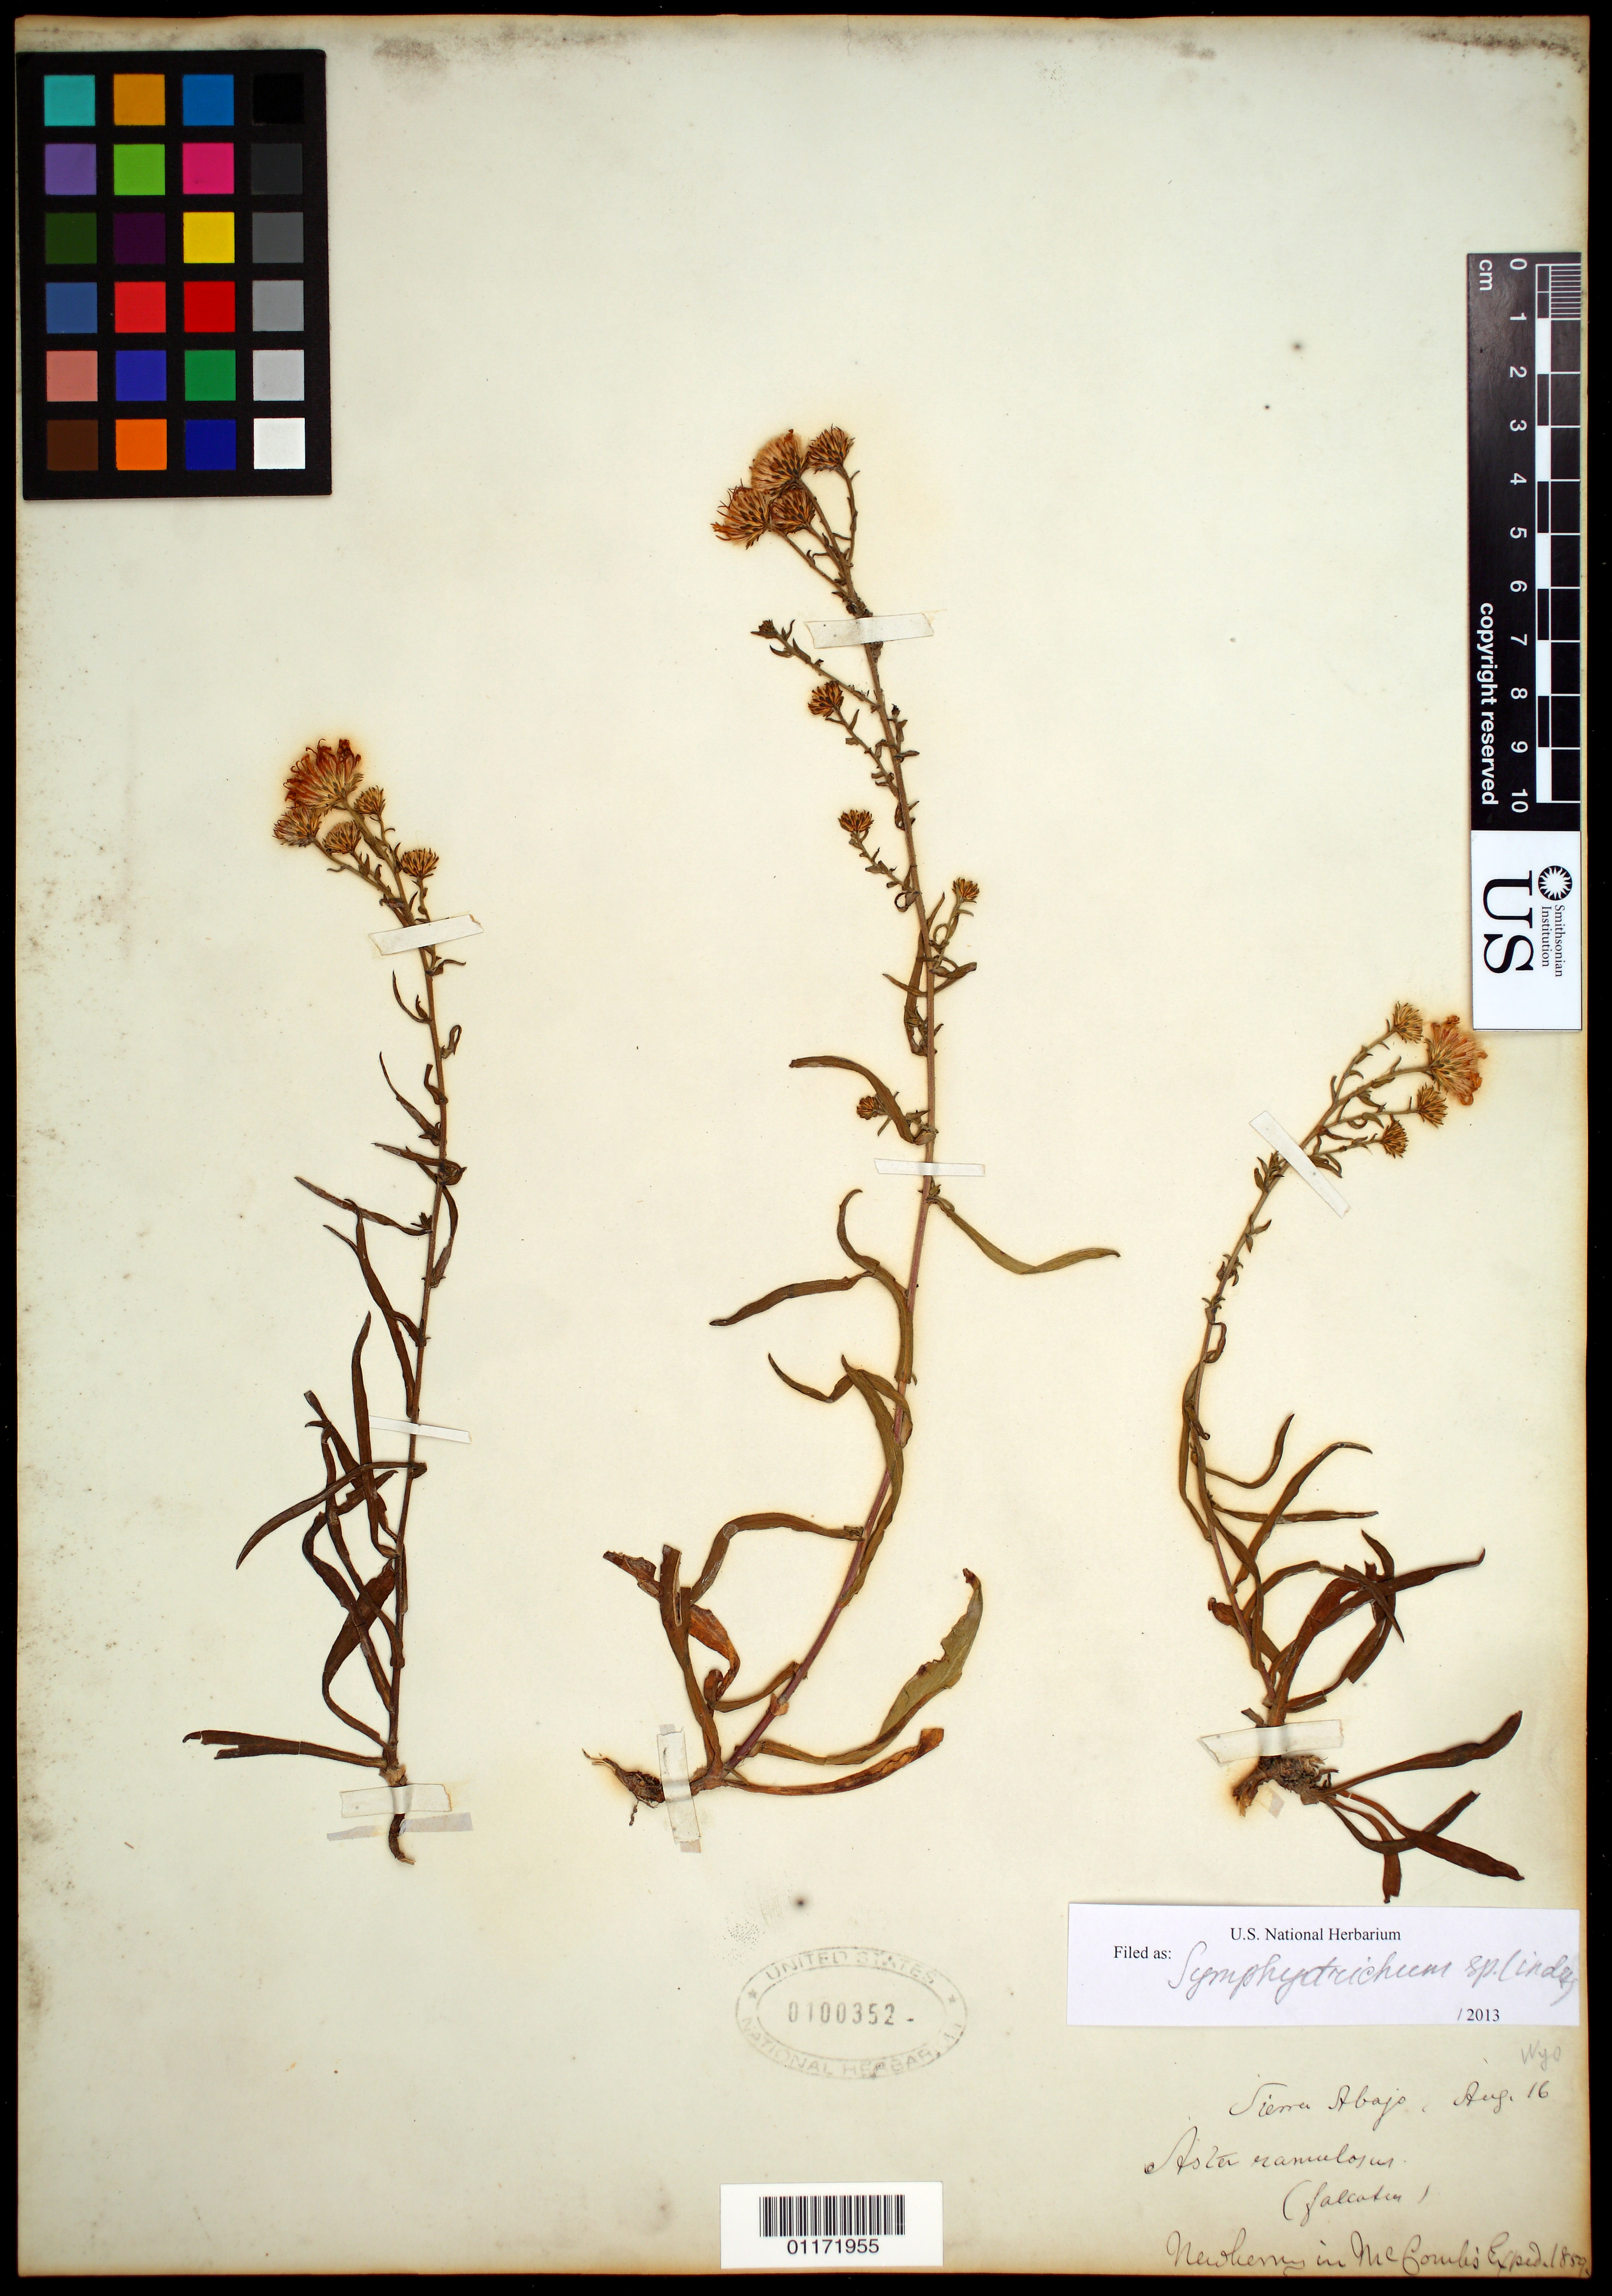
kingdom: Plantae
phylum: Tracheophyta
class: Magnoliopsida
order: Asterales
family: Asteraceae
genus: Symphyotrichum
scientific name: Symphyotrichum sp.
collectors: J. S. Newberry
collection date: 1859-08-16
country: United States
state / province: Utah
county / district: San Juan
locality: Sierra Abajo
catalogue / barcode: US 100352